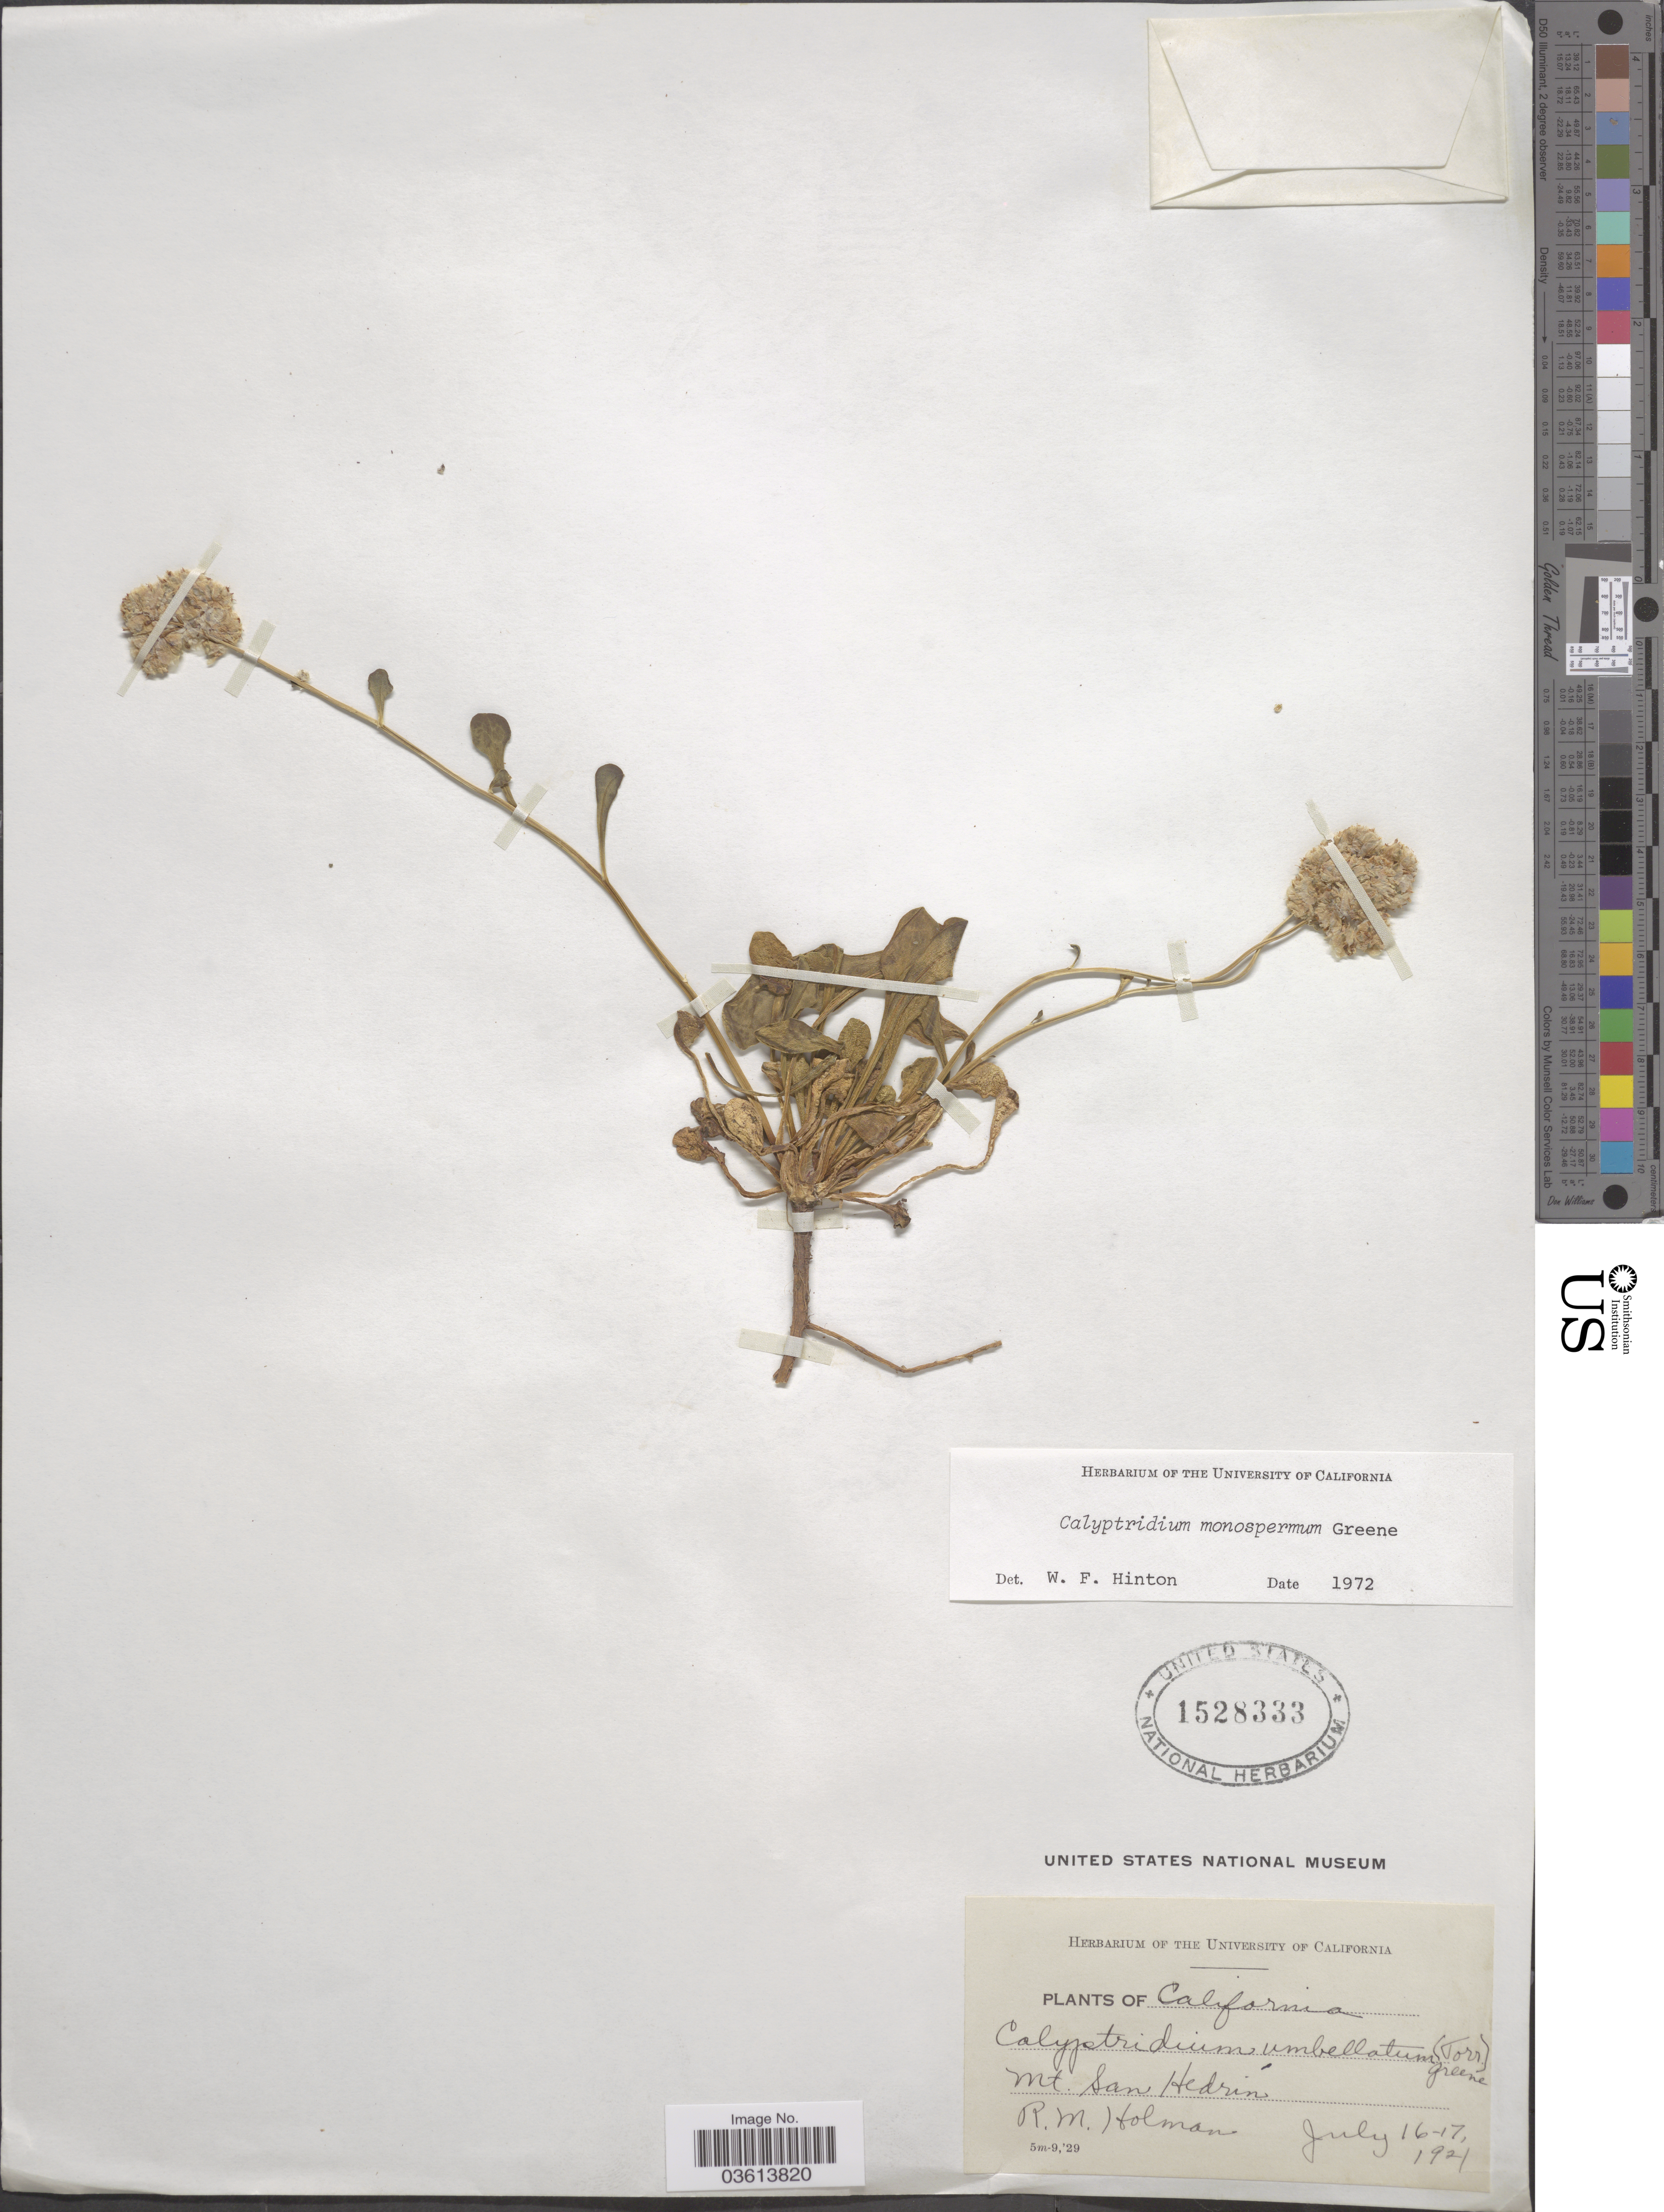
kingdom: Plantae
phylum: Tracheophyta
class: Magnoliopsida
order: Caryophyllales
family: Montiaceae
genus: Calyptridium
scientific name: Calyptridium monospermum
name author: Greene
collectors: R. Holman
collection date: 1921-07-16/1921-07-17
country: United States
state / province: California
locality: Mt. San Hedrin.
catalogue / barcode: US 1528333